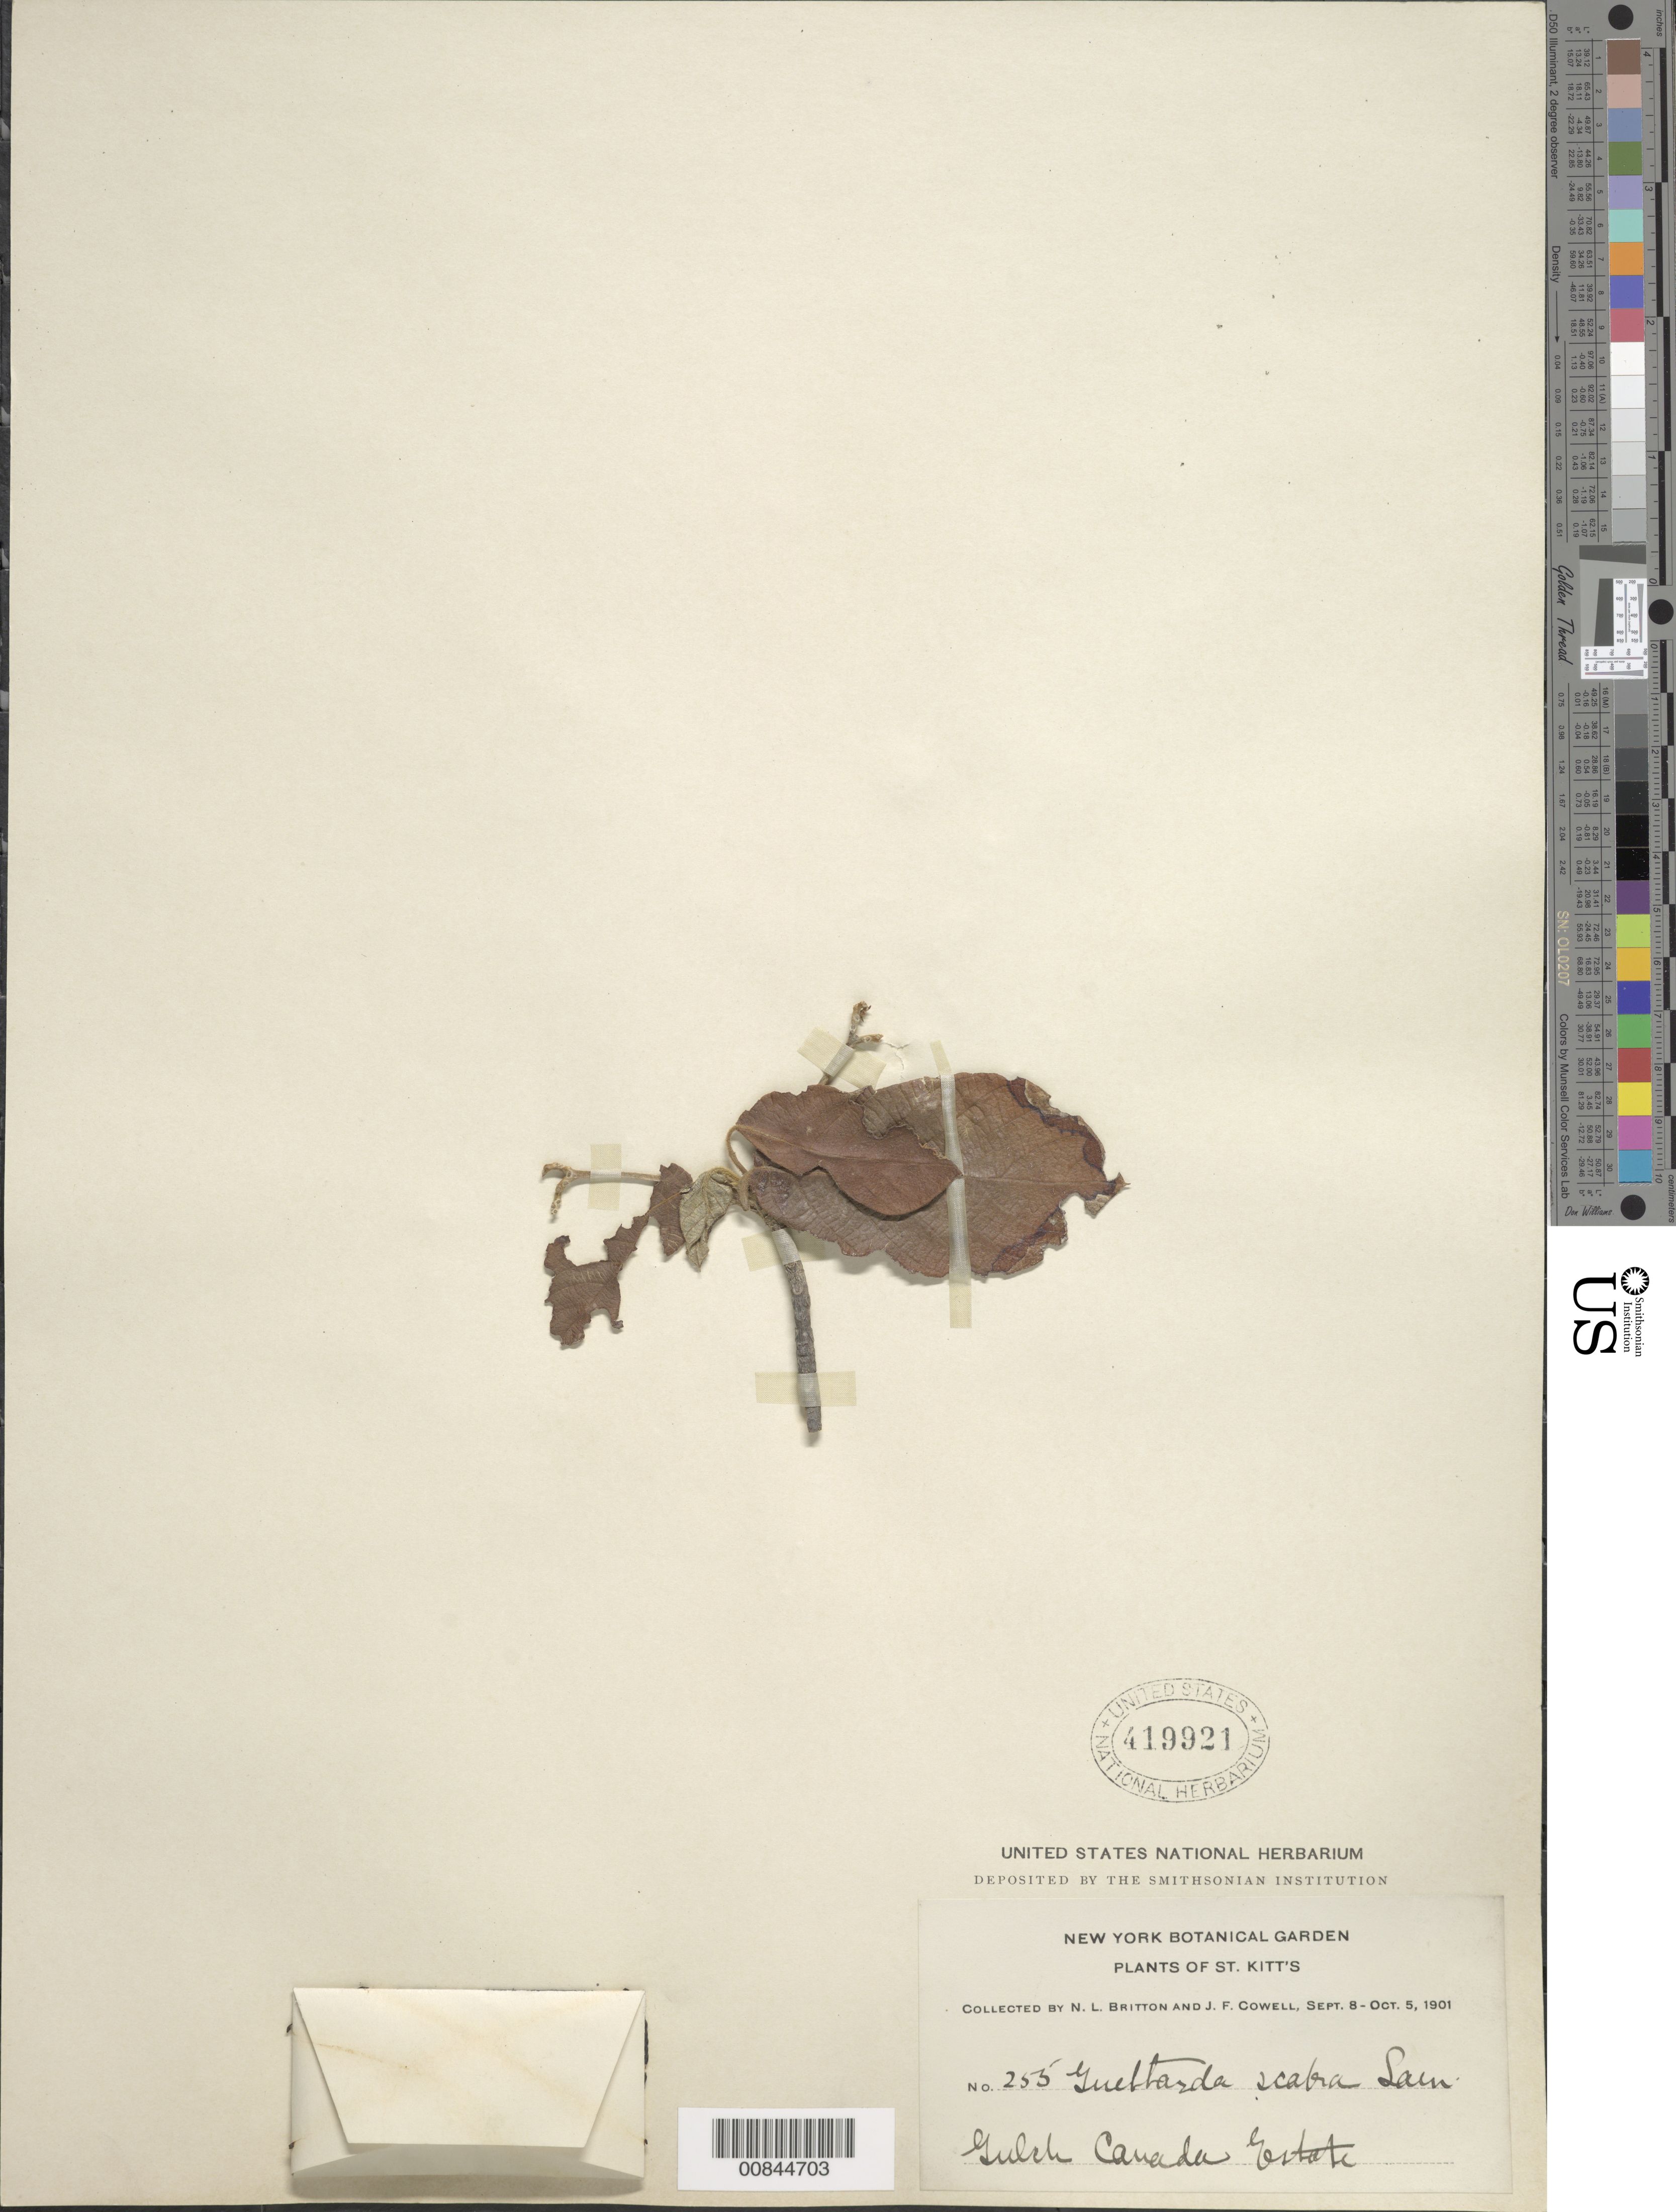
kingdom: Plantae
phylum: Tracheophyta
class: Magnoliopsida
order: Gentianales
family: Rubiaceae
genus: Guettarda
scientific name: Guettarda scabra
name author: (L.) Vent.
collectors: N. Britton & J. F. Cowell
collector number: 255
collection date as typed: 08 Sep 1901 to 05 Oct 1901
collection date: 1901-09-08/1901-10-05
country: St. Christopher-Nevis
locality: Gulch Canada Estate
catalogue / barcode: US 419921